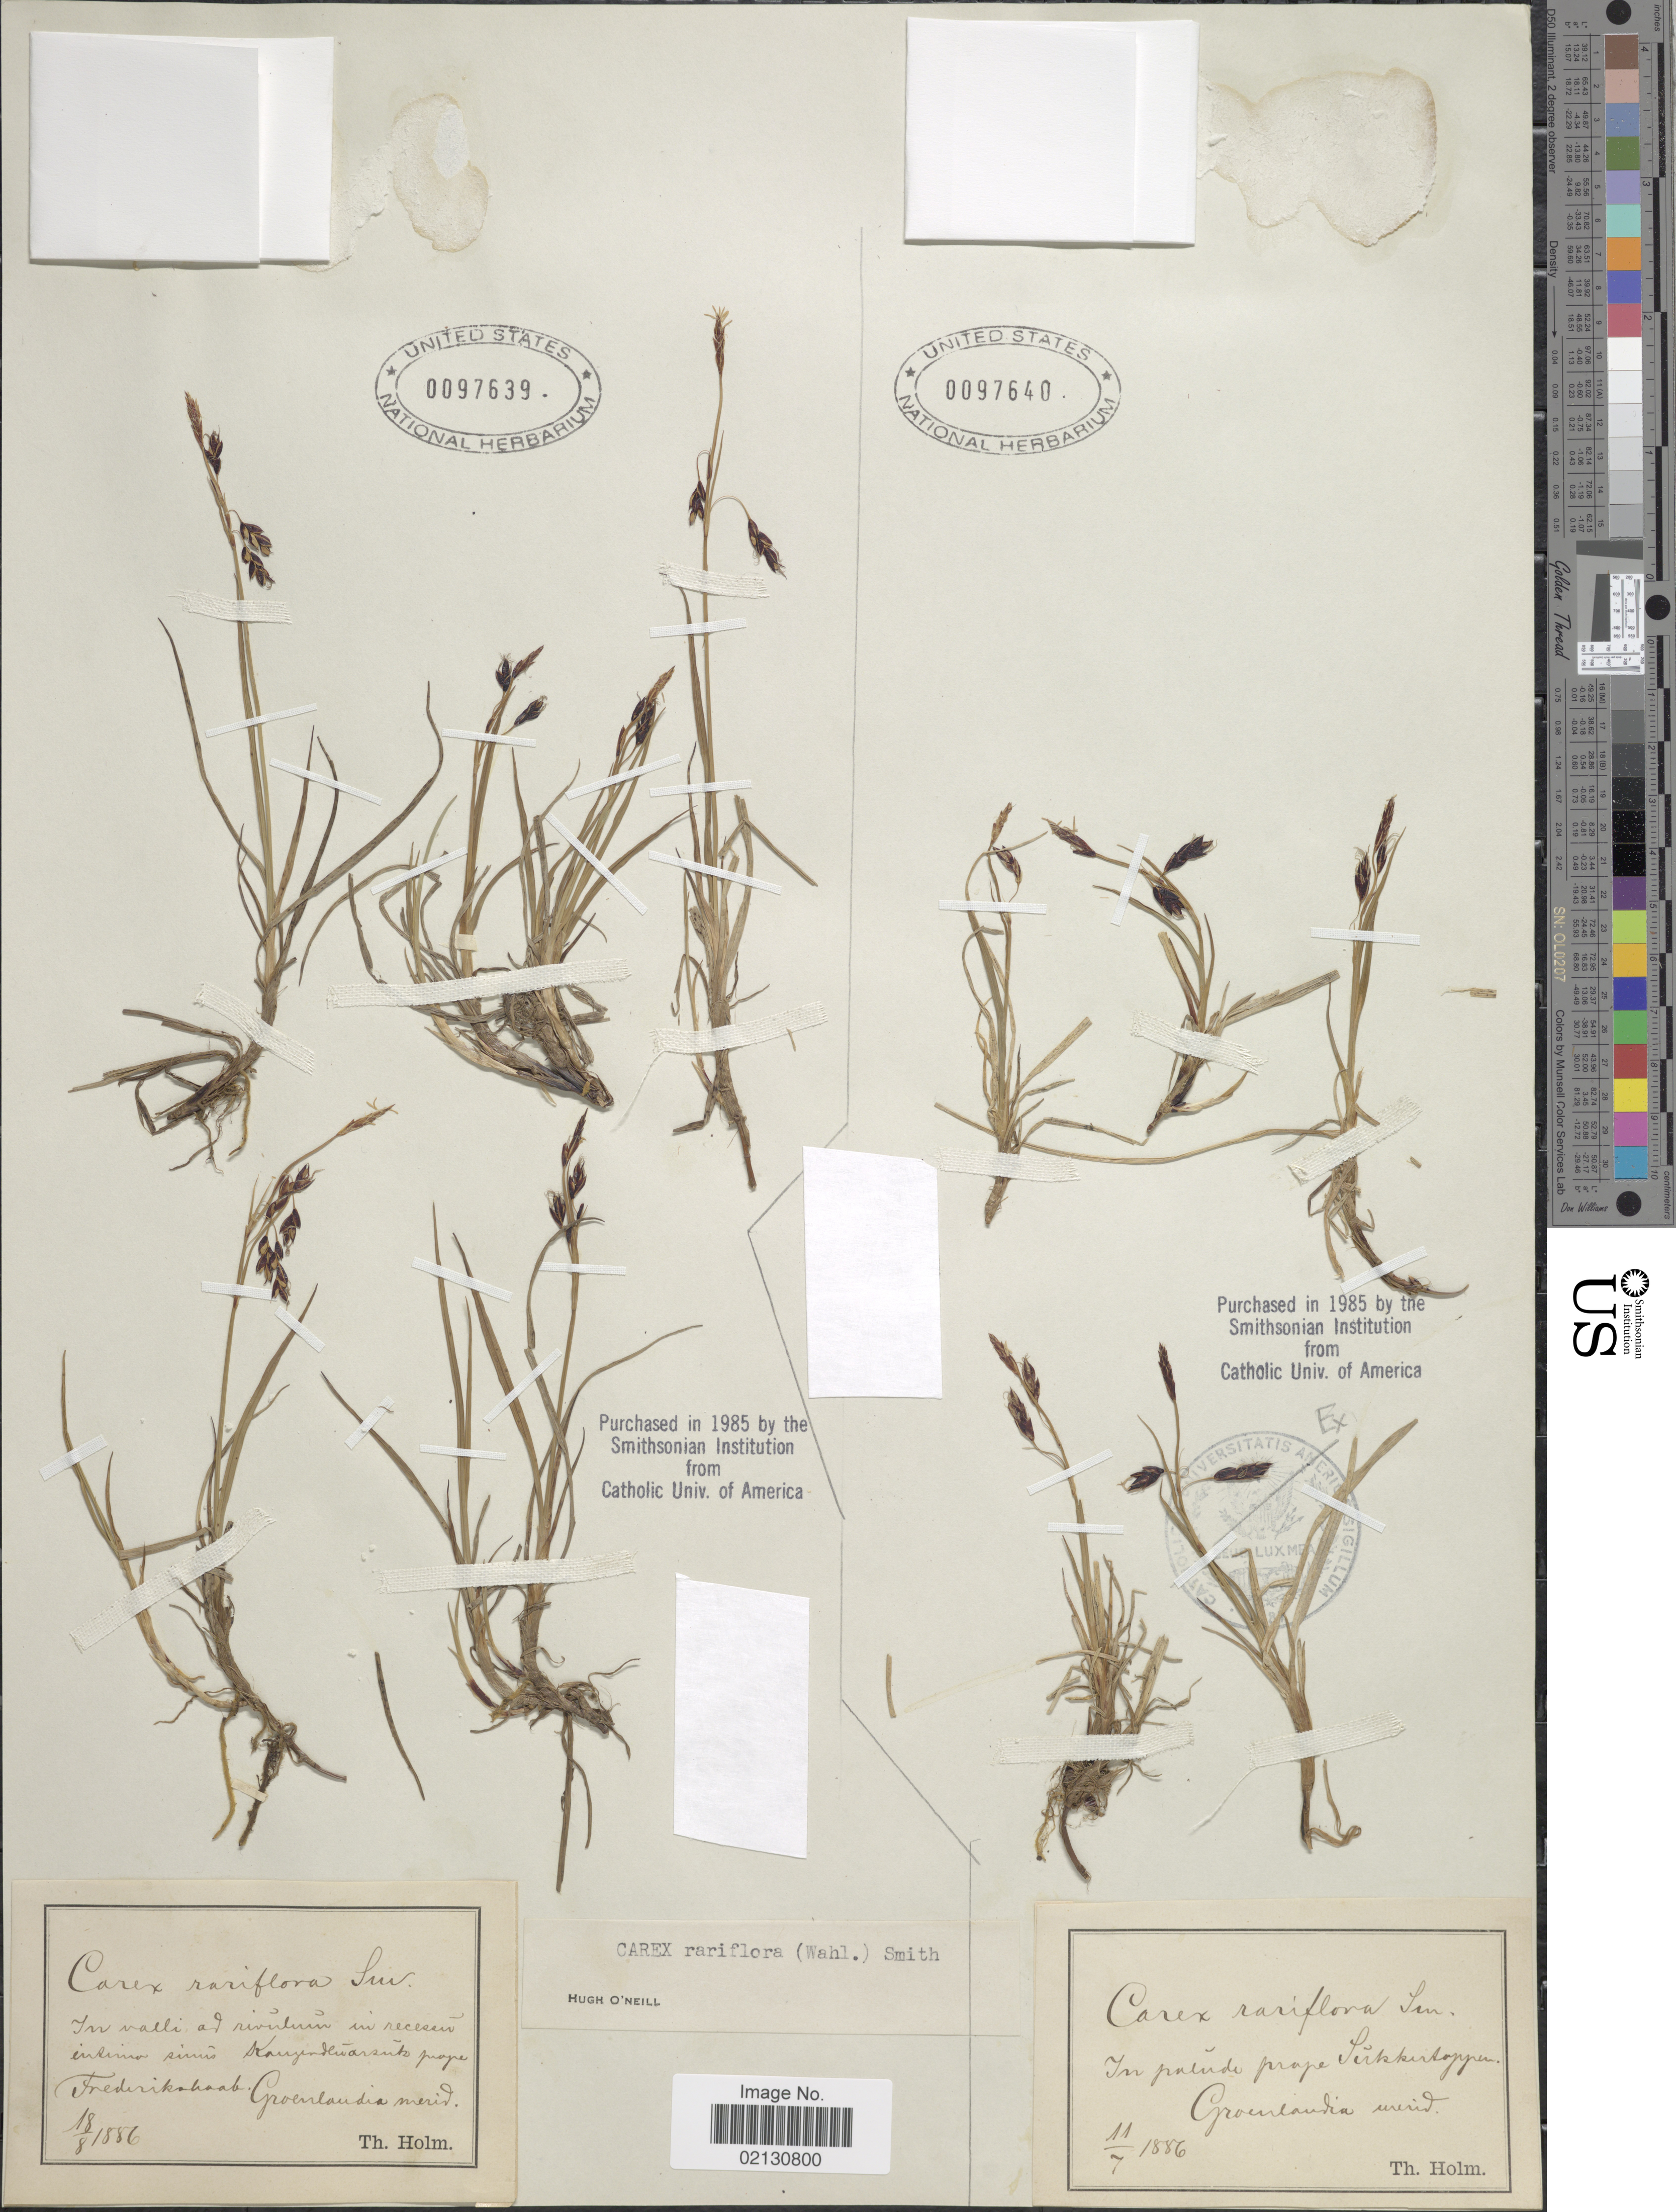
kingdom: Plantae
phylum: Tracheophyta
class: Liliopsida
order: Poales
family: Cyperaceae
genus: Carex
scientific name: Carex rariflora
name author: (Wahlenb.) Sm.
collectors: T. Holm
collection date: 1886-08-18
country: Greenland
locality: Kangerdluarsuk prope Frederikshaab Groenlandia merid.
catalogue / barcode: US 97639-2